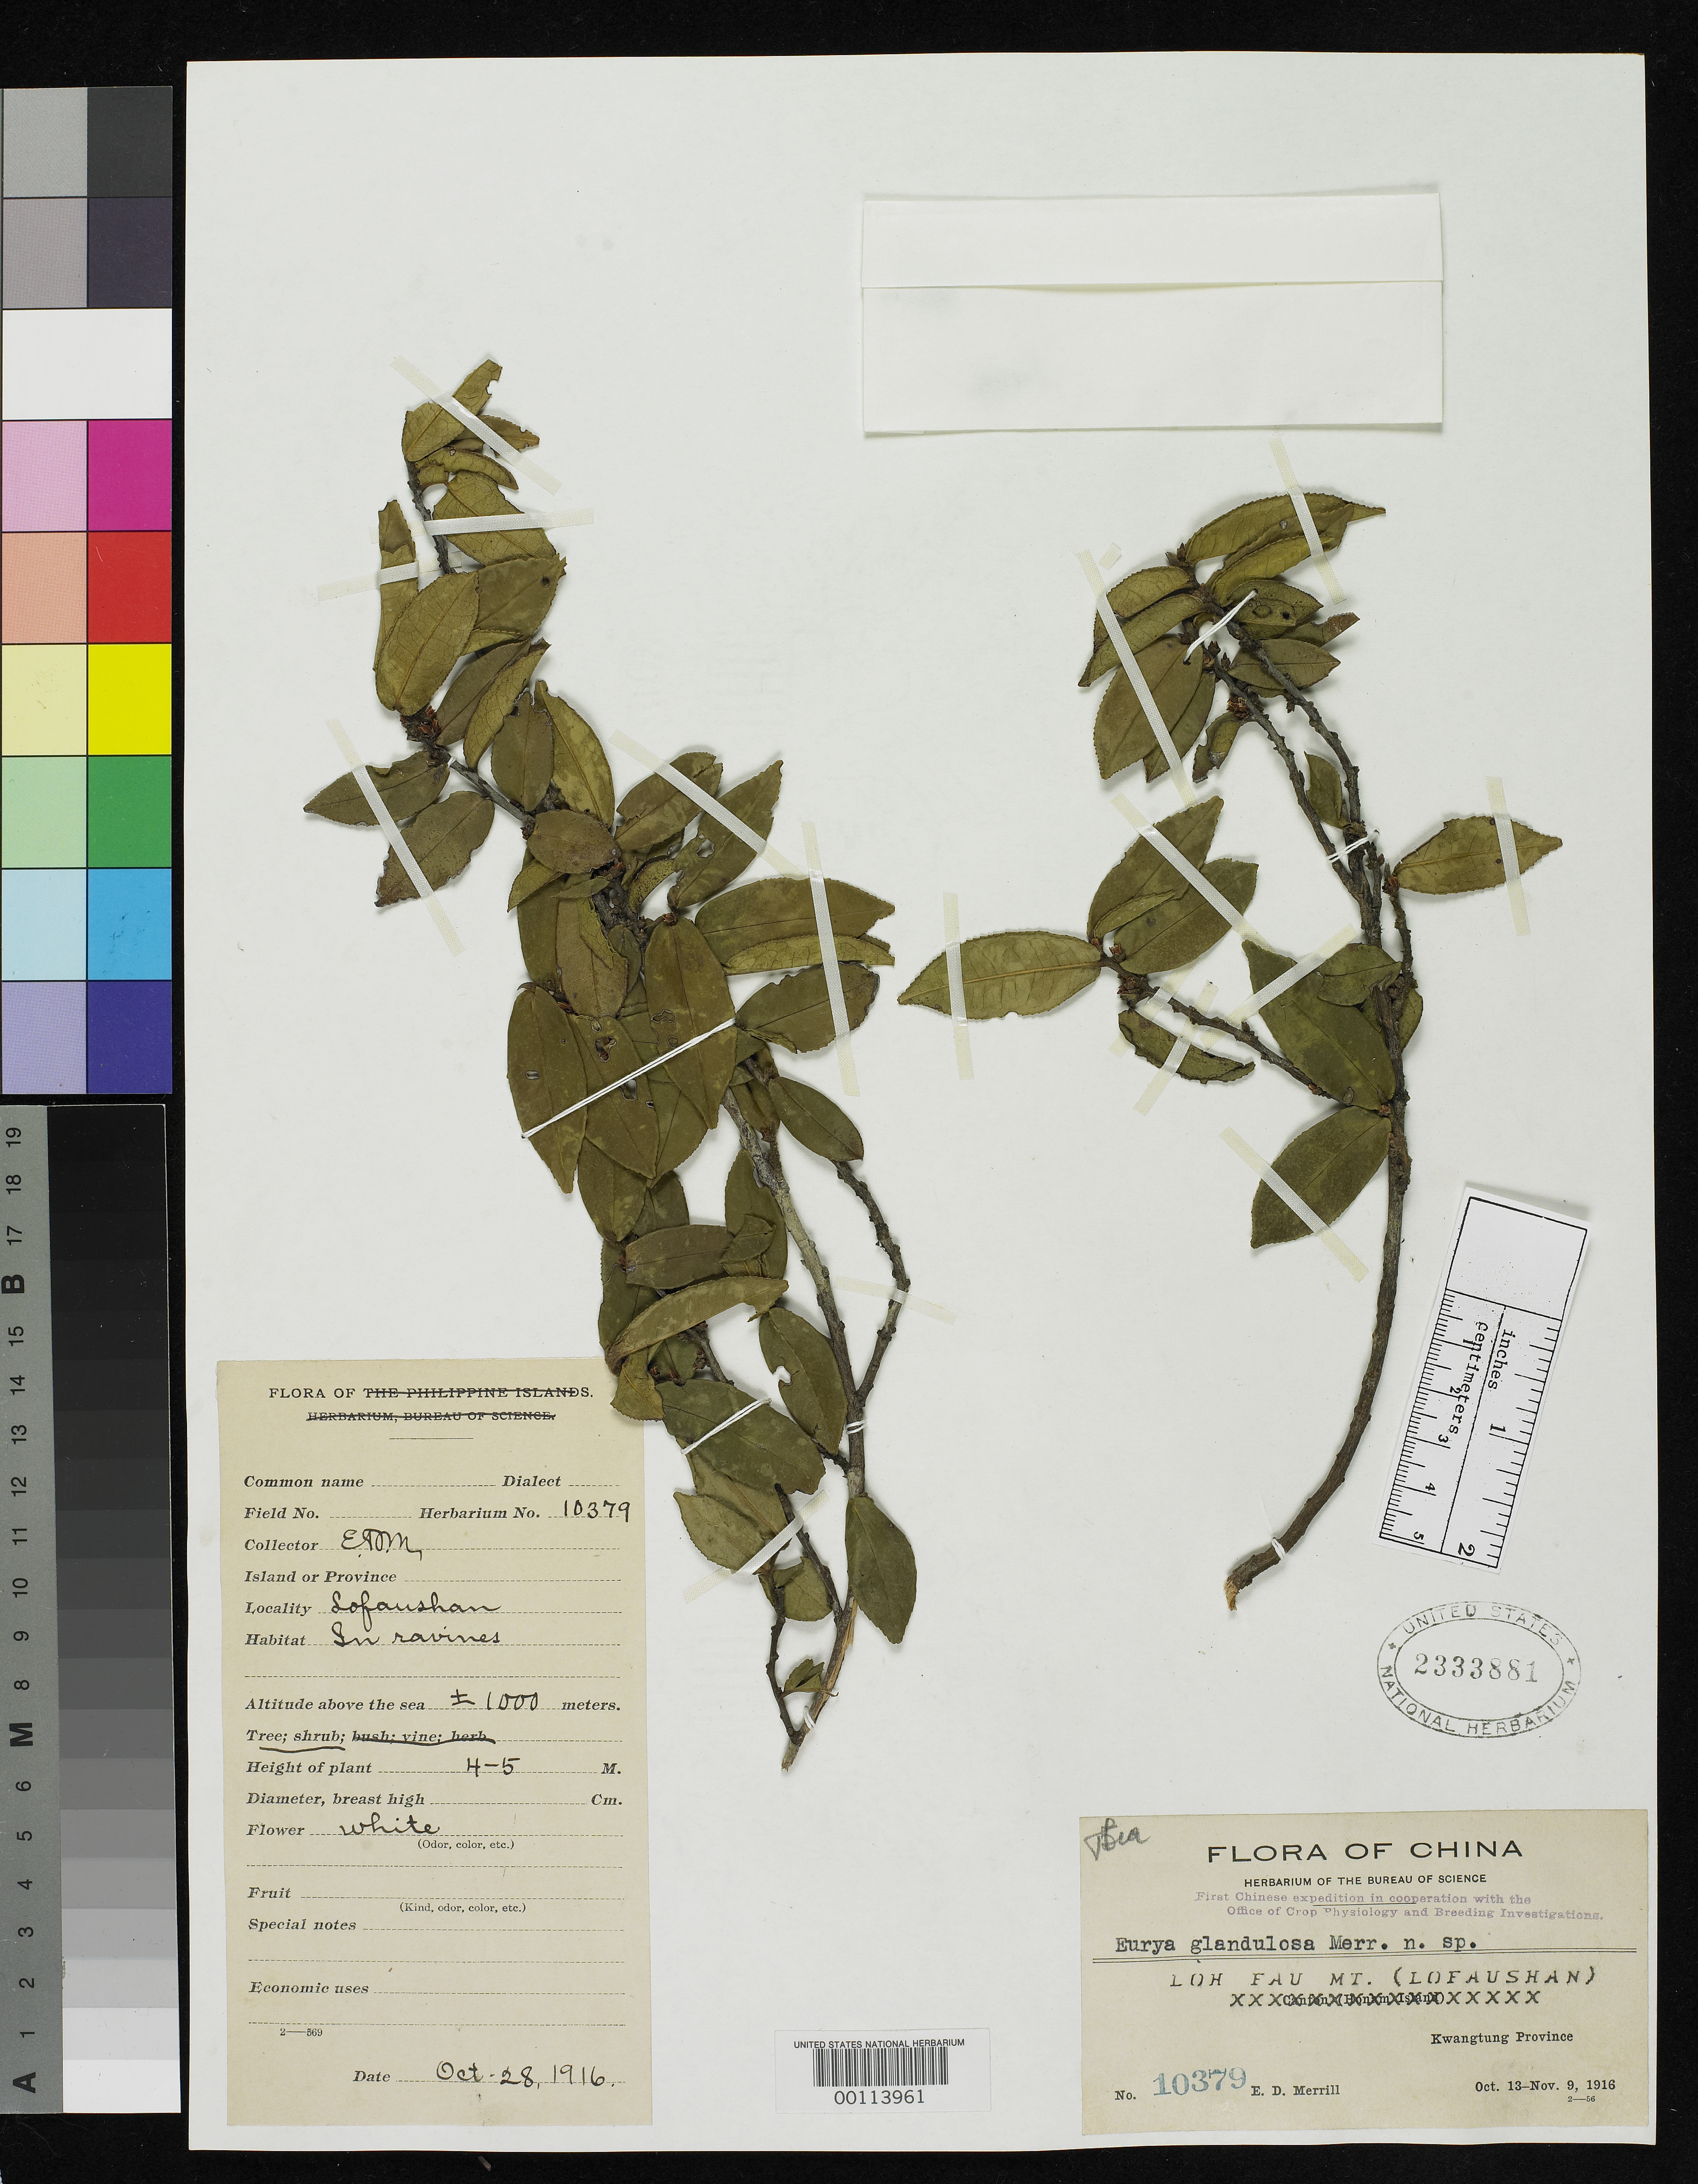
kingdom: Plantae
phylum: Tracheophyta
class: Magnoliopsida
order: Ericales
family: Pentaphylacaceae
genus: Eurya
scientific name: Eurya glandulosa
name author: Merr.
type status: Isotype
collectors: E. D. Merrill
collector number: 10379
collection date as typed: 28 Oct 1916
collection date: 1916-10-28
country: China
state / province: Guangdong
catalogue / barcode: US 2333881